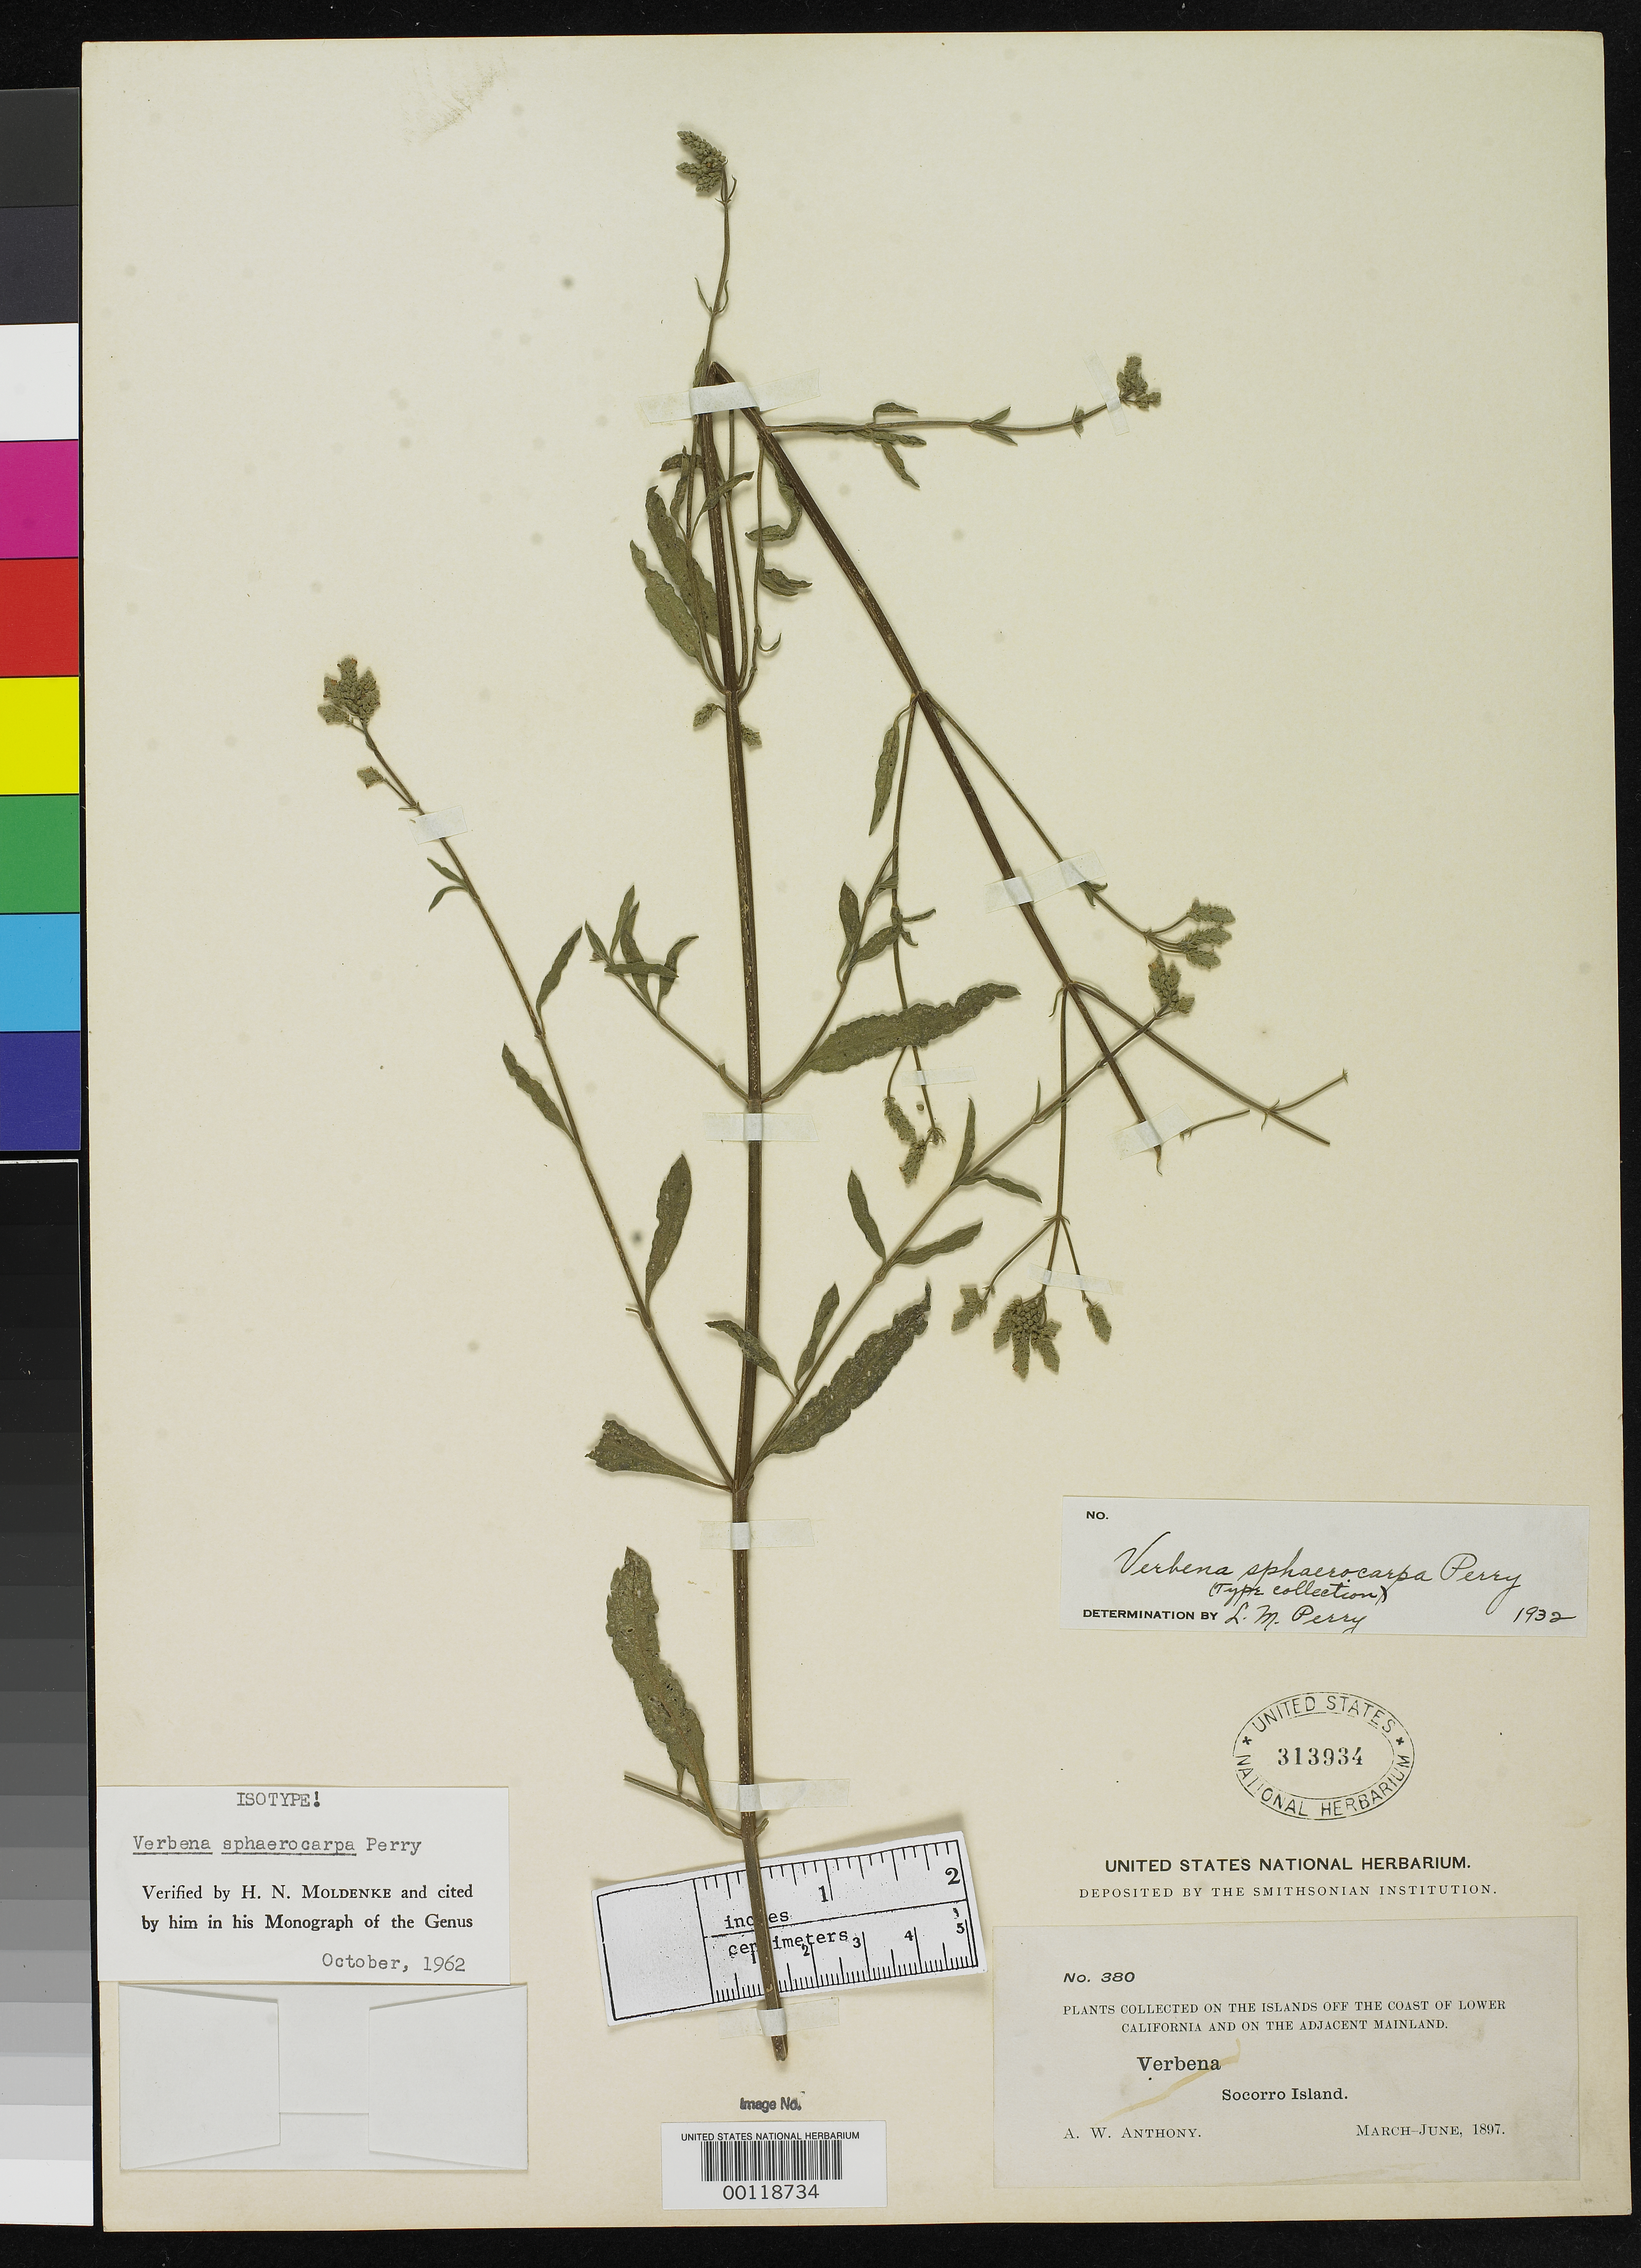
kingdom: Plantae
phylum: Tracheophyta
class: Magnoliopsida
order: Lamiales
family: Verbenaceae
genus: Verbena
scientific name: Verbena sphaerocarpa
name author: L.M. Perry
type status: Isotype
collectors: A. W. Anthony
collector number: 380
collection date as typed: Mar 1897 to -- Apr 1897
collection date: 1897-03/1897-04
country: Mexico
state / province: Colima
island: Socorro Island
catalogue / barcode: US 313934